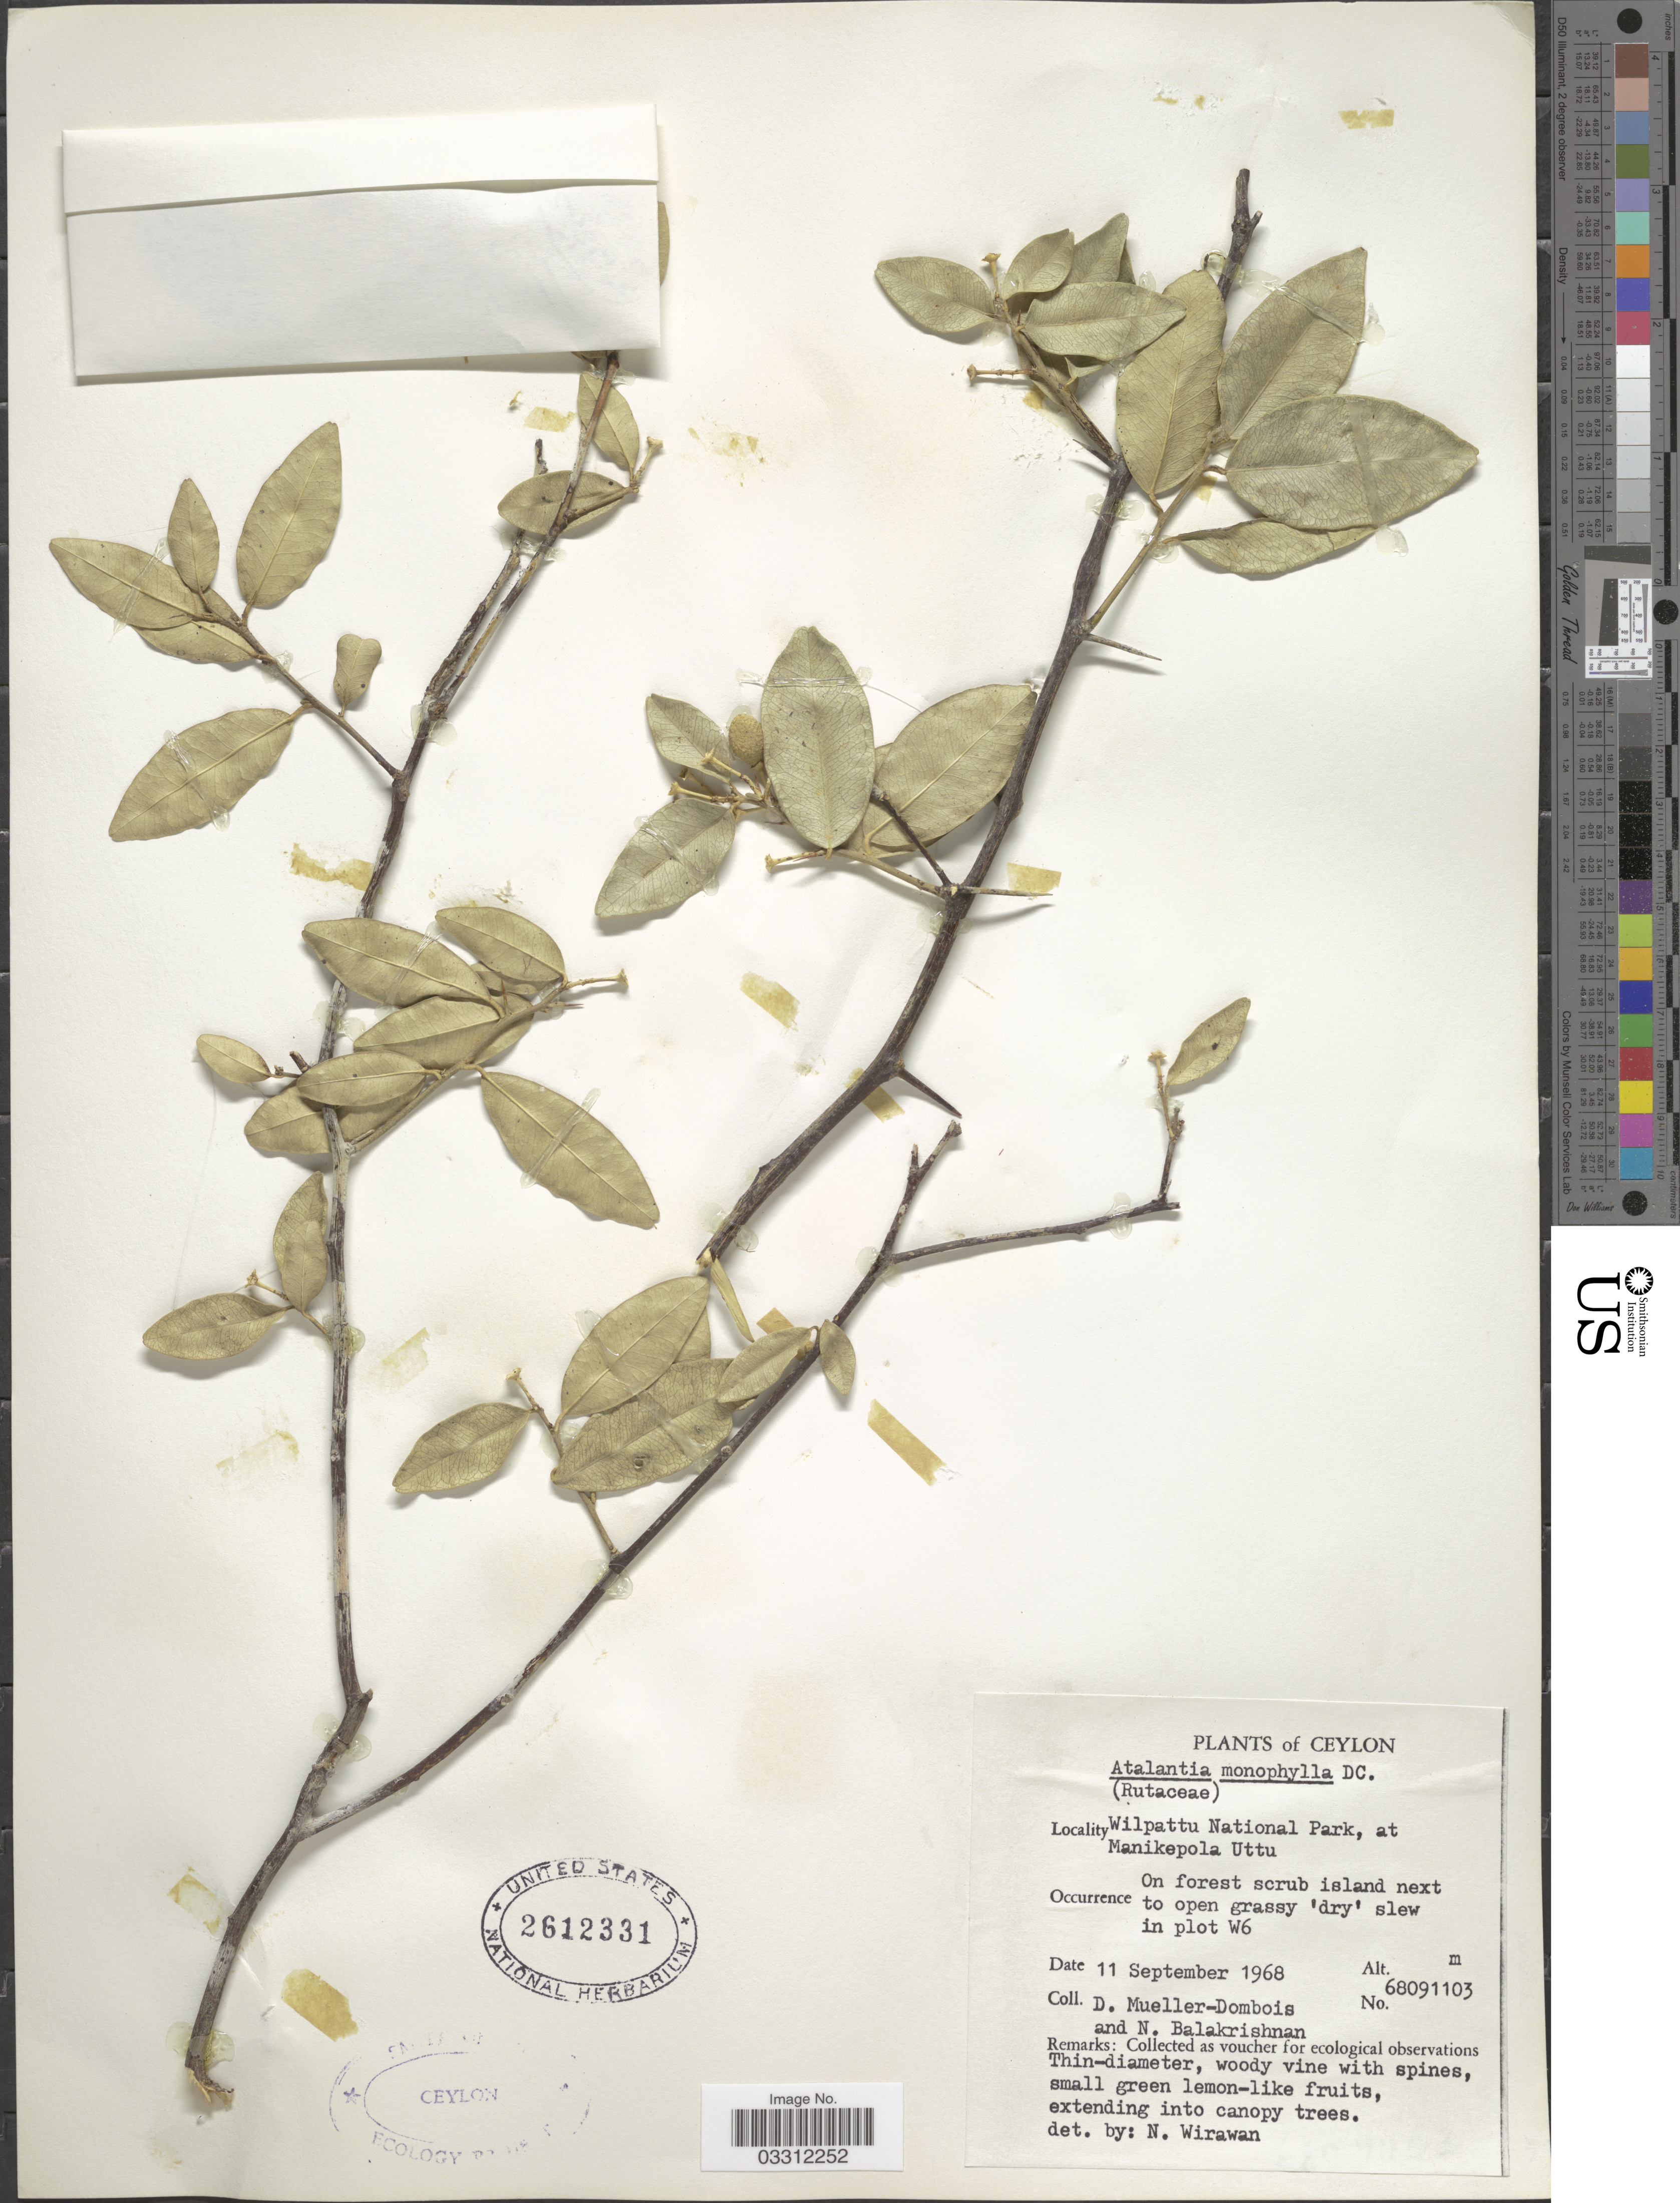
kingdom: Plantae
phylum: Tracheophyta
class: Magnoliopsida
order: Sapindales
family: Rutaceae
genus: Atalantia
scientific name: Atalantia monophylla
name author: (L.) DC.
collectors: D. Mueller-Dombois & N. Balakrishnan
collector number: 68091103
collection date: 1968-09-11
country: Sri Lanka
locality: Ceylon, Wilpattu National Park, at Manikepola Uttu, in plot W6.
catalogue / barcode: US 2612331